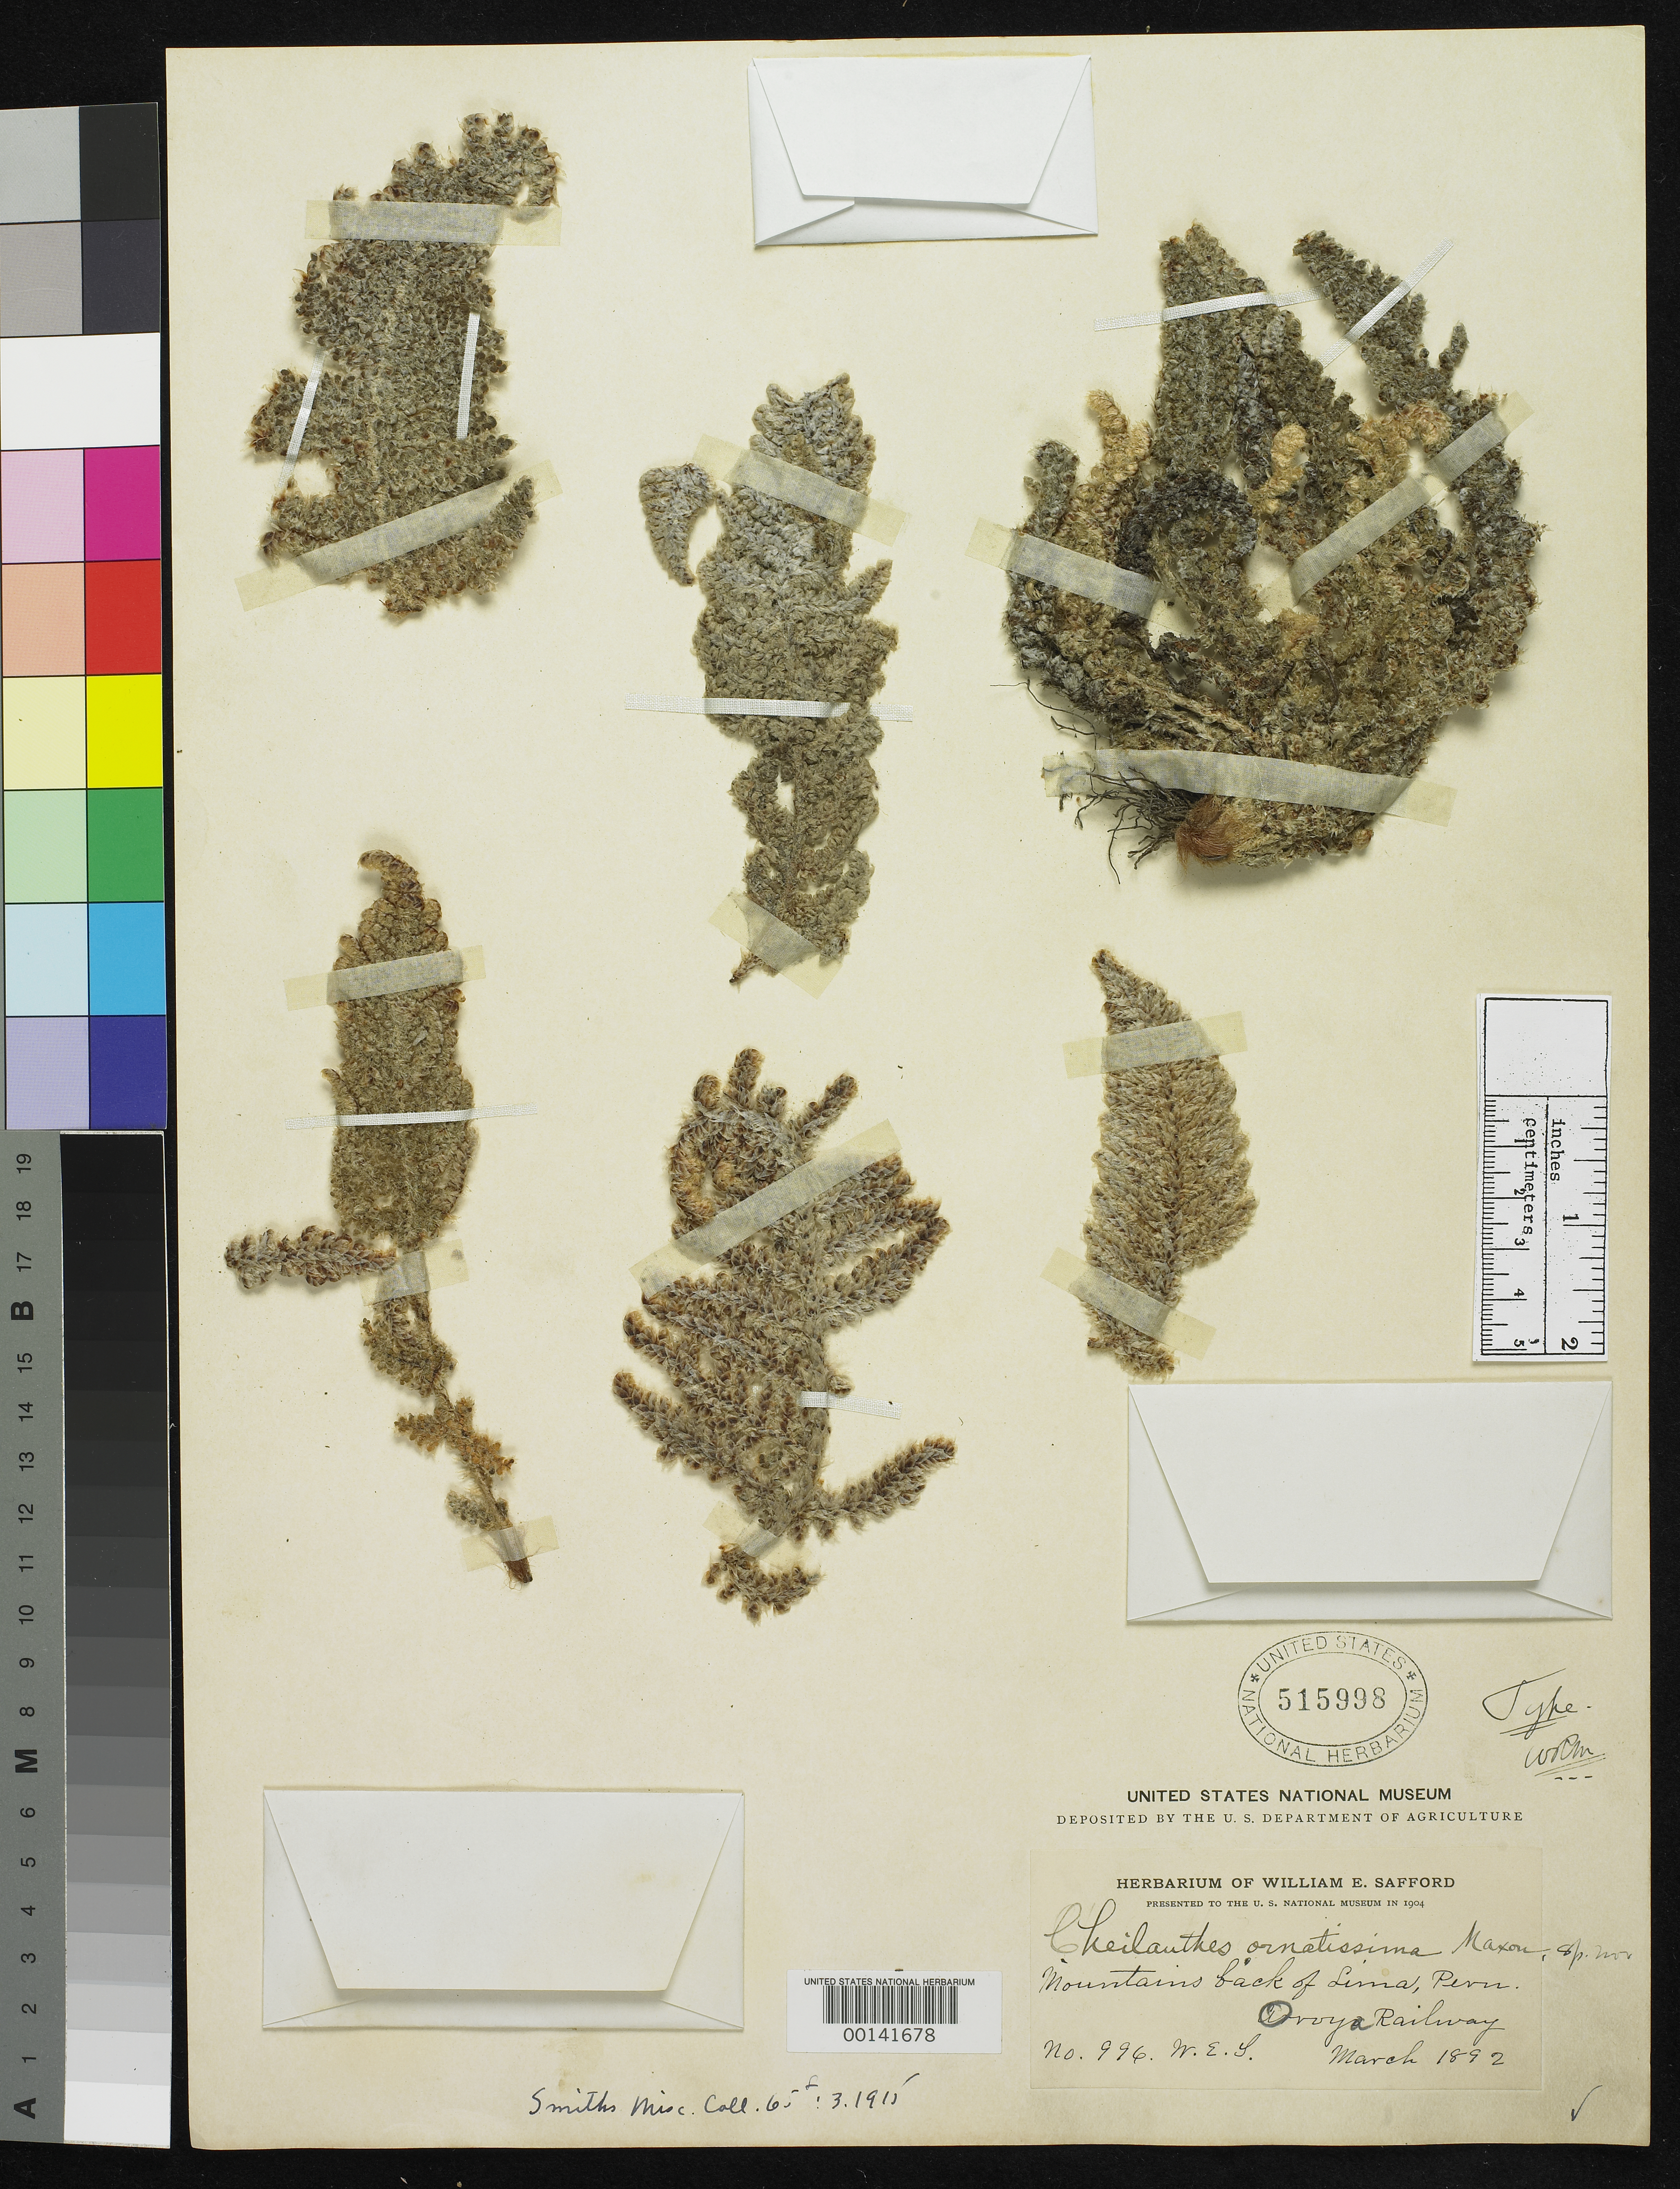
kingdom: Plantae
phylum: Tracheophyta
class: Polypodiopsida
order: Polypodiales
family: Pteridaceae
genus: Cheilanthes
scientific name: Cheilanthes ornatissima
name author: Maxon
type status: Holotype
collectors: W. E. Safford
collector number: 996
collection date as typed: Mar 1892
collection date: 1892-03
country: Peru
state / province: Lima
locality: mountains back of Lima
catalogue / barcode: US 515998